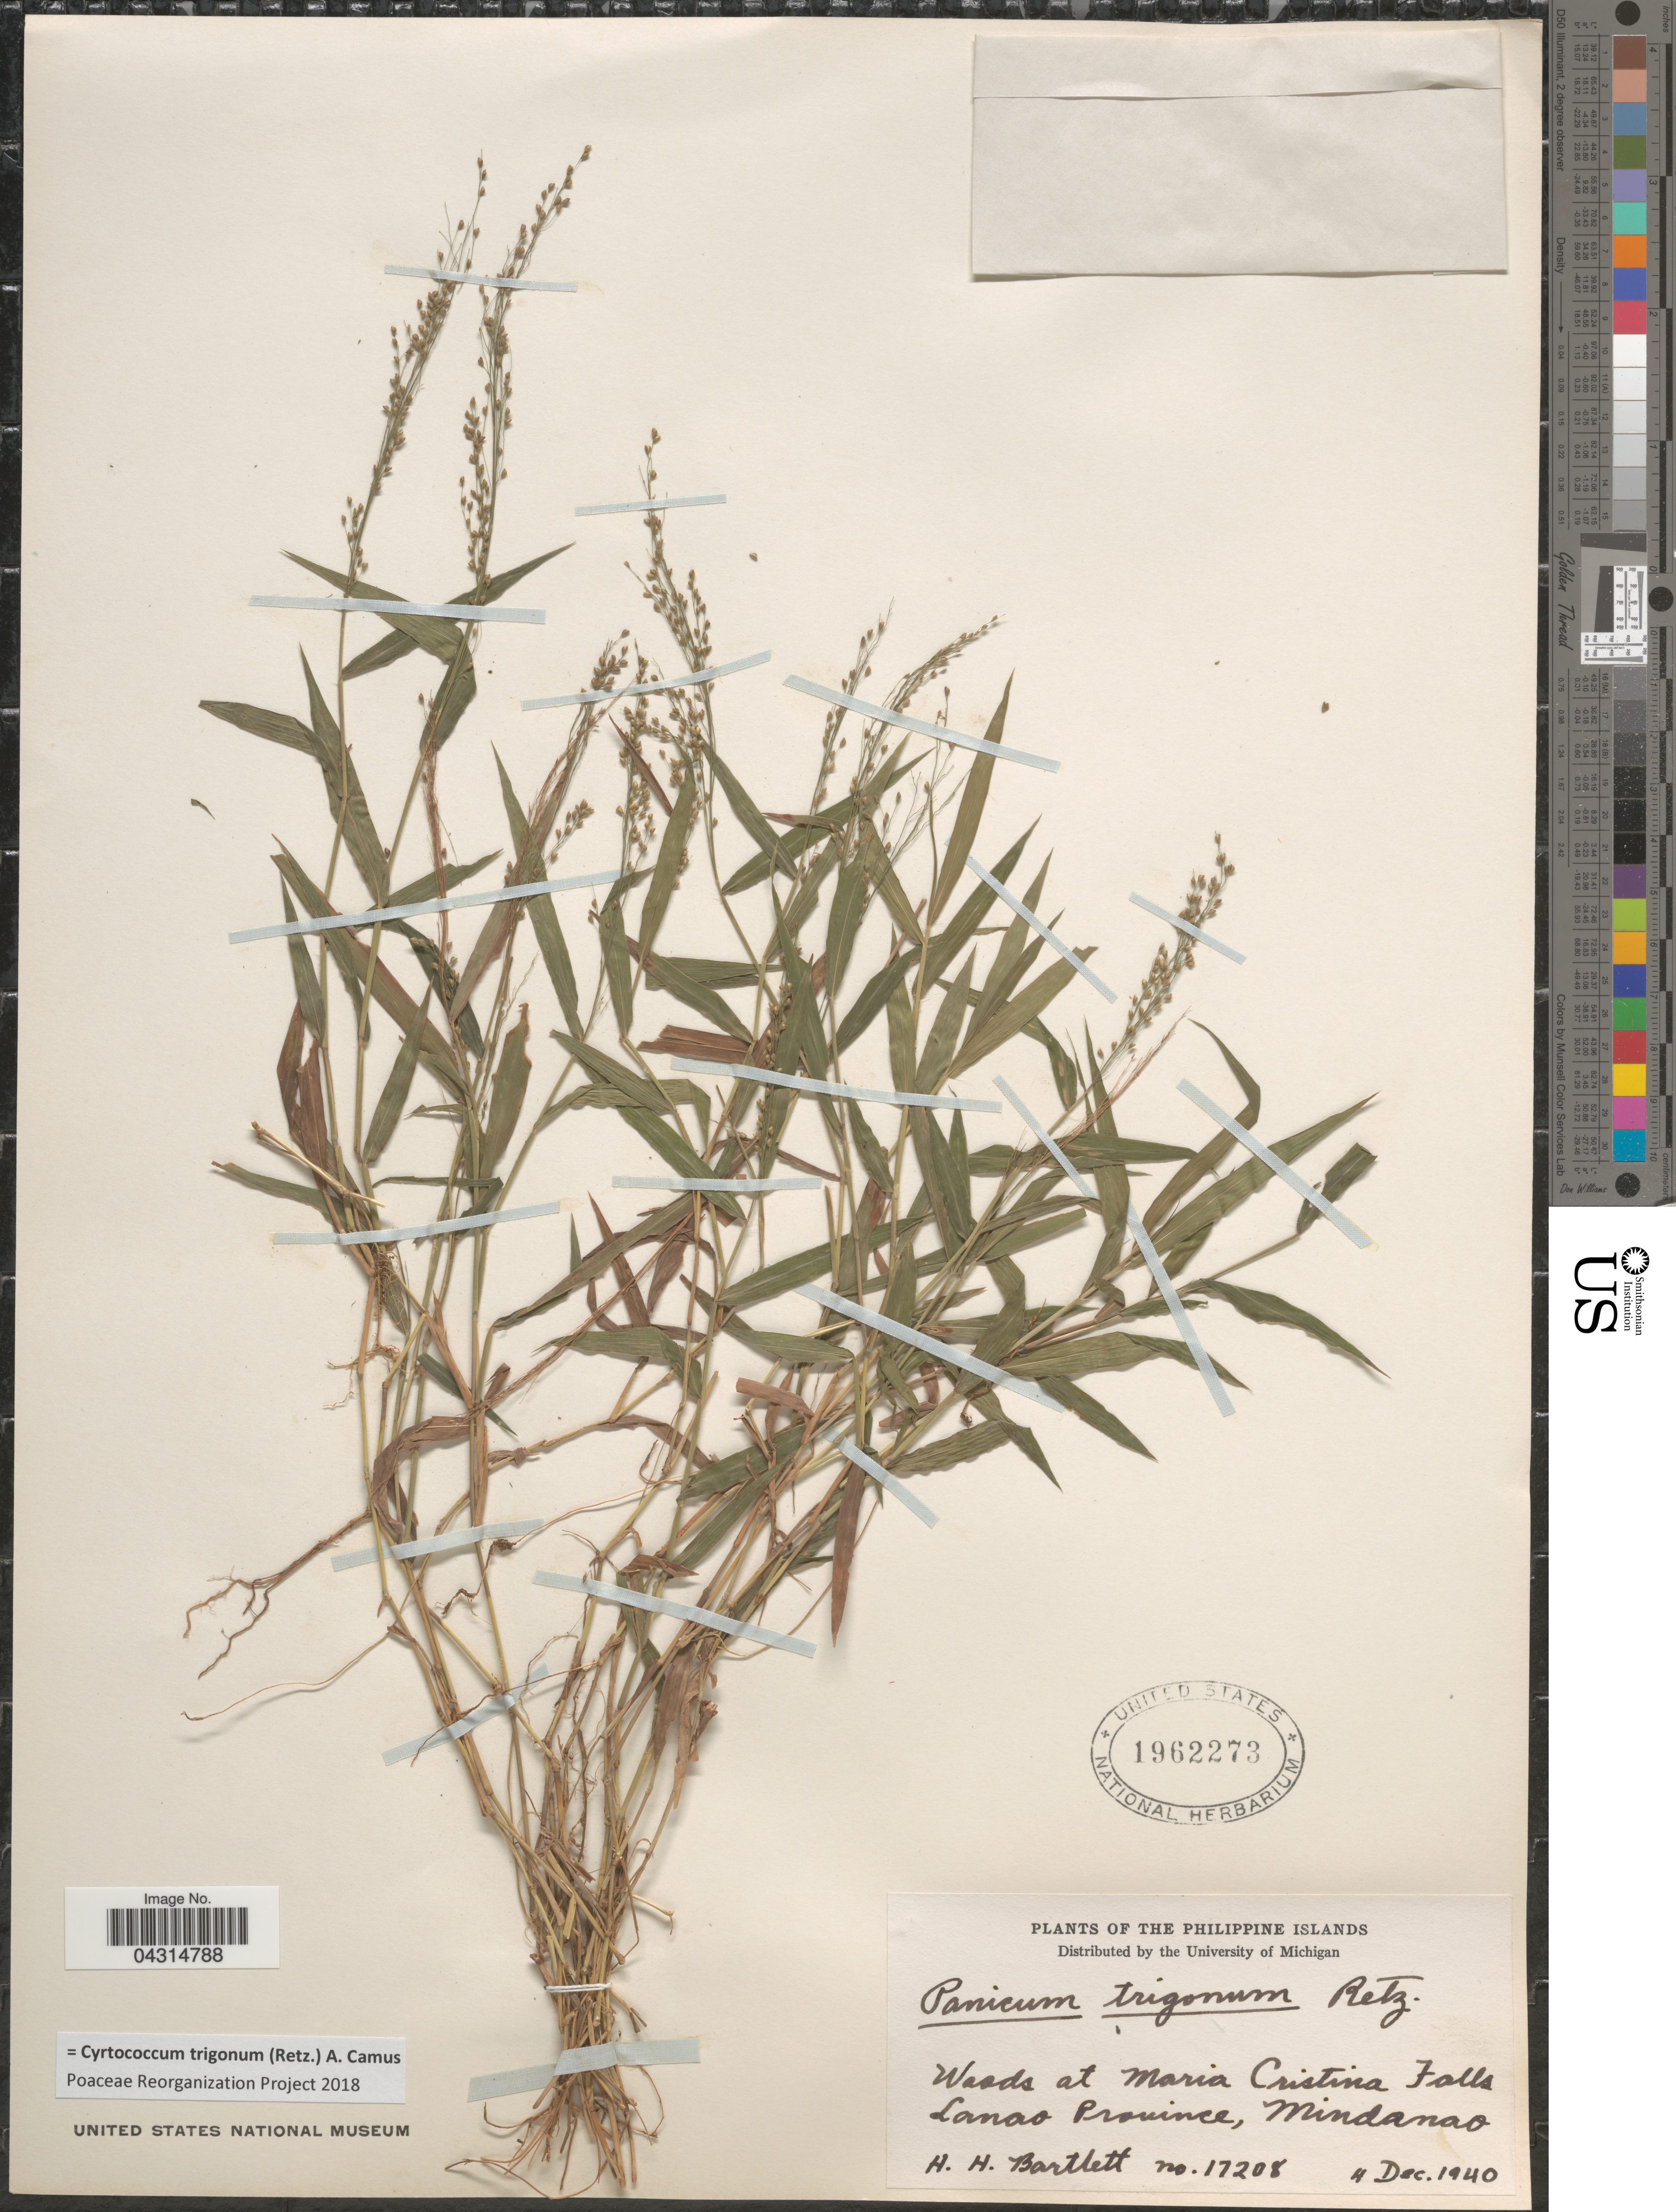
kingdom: Plantae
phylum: Tracheophyta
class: Liliopsida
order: Poales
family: Poaceae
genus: Cyrtococcum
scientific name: Cyrtococcum trigonum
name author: (Retz.) A. Camus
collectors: H. H. Bartlett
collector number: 17208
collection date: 1940-12-04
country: Philippines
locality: Philippine Islands. Woods at Maria Cristina Falls Lamao Province, Mindanao.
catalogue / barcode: US 1962273